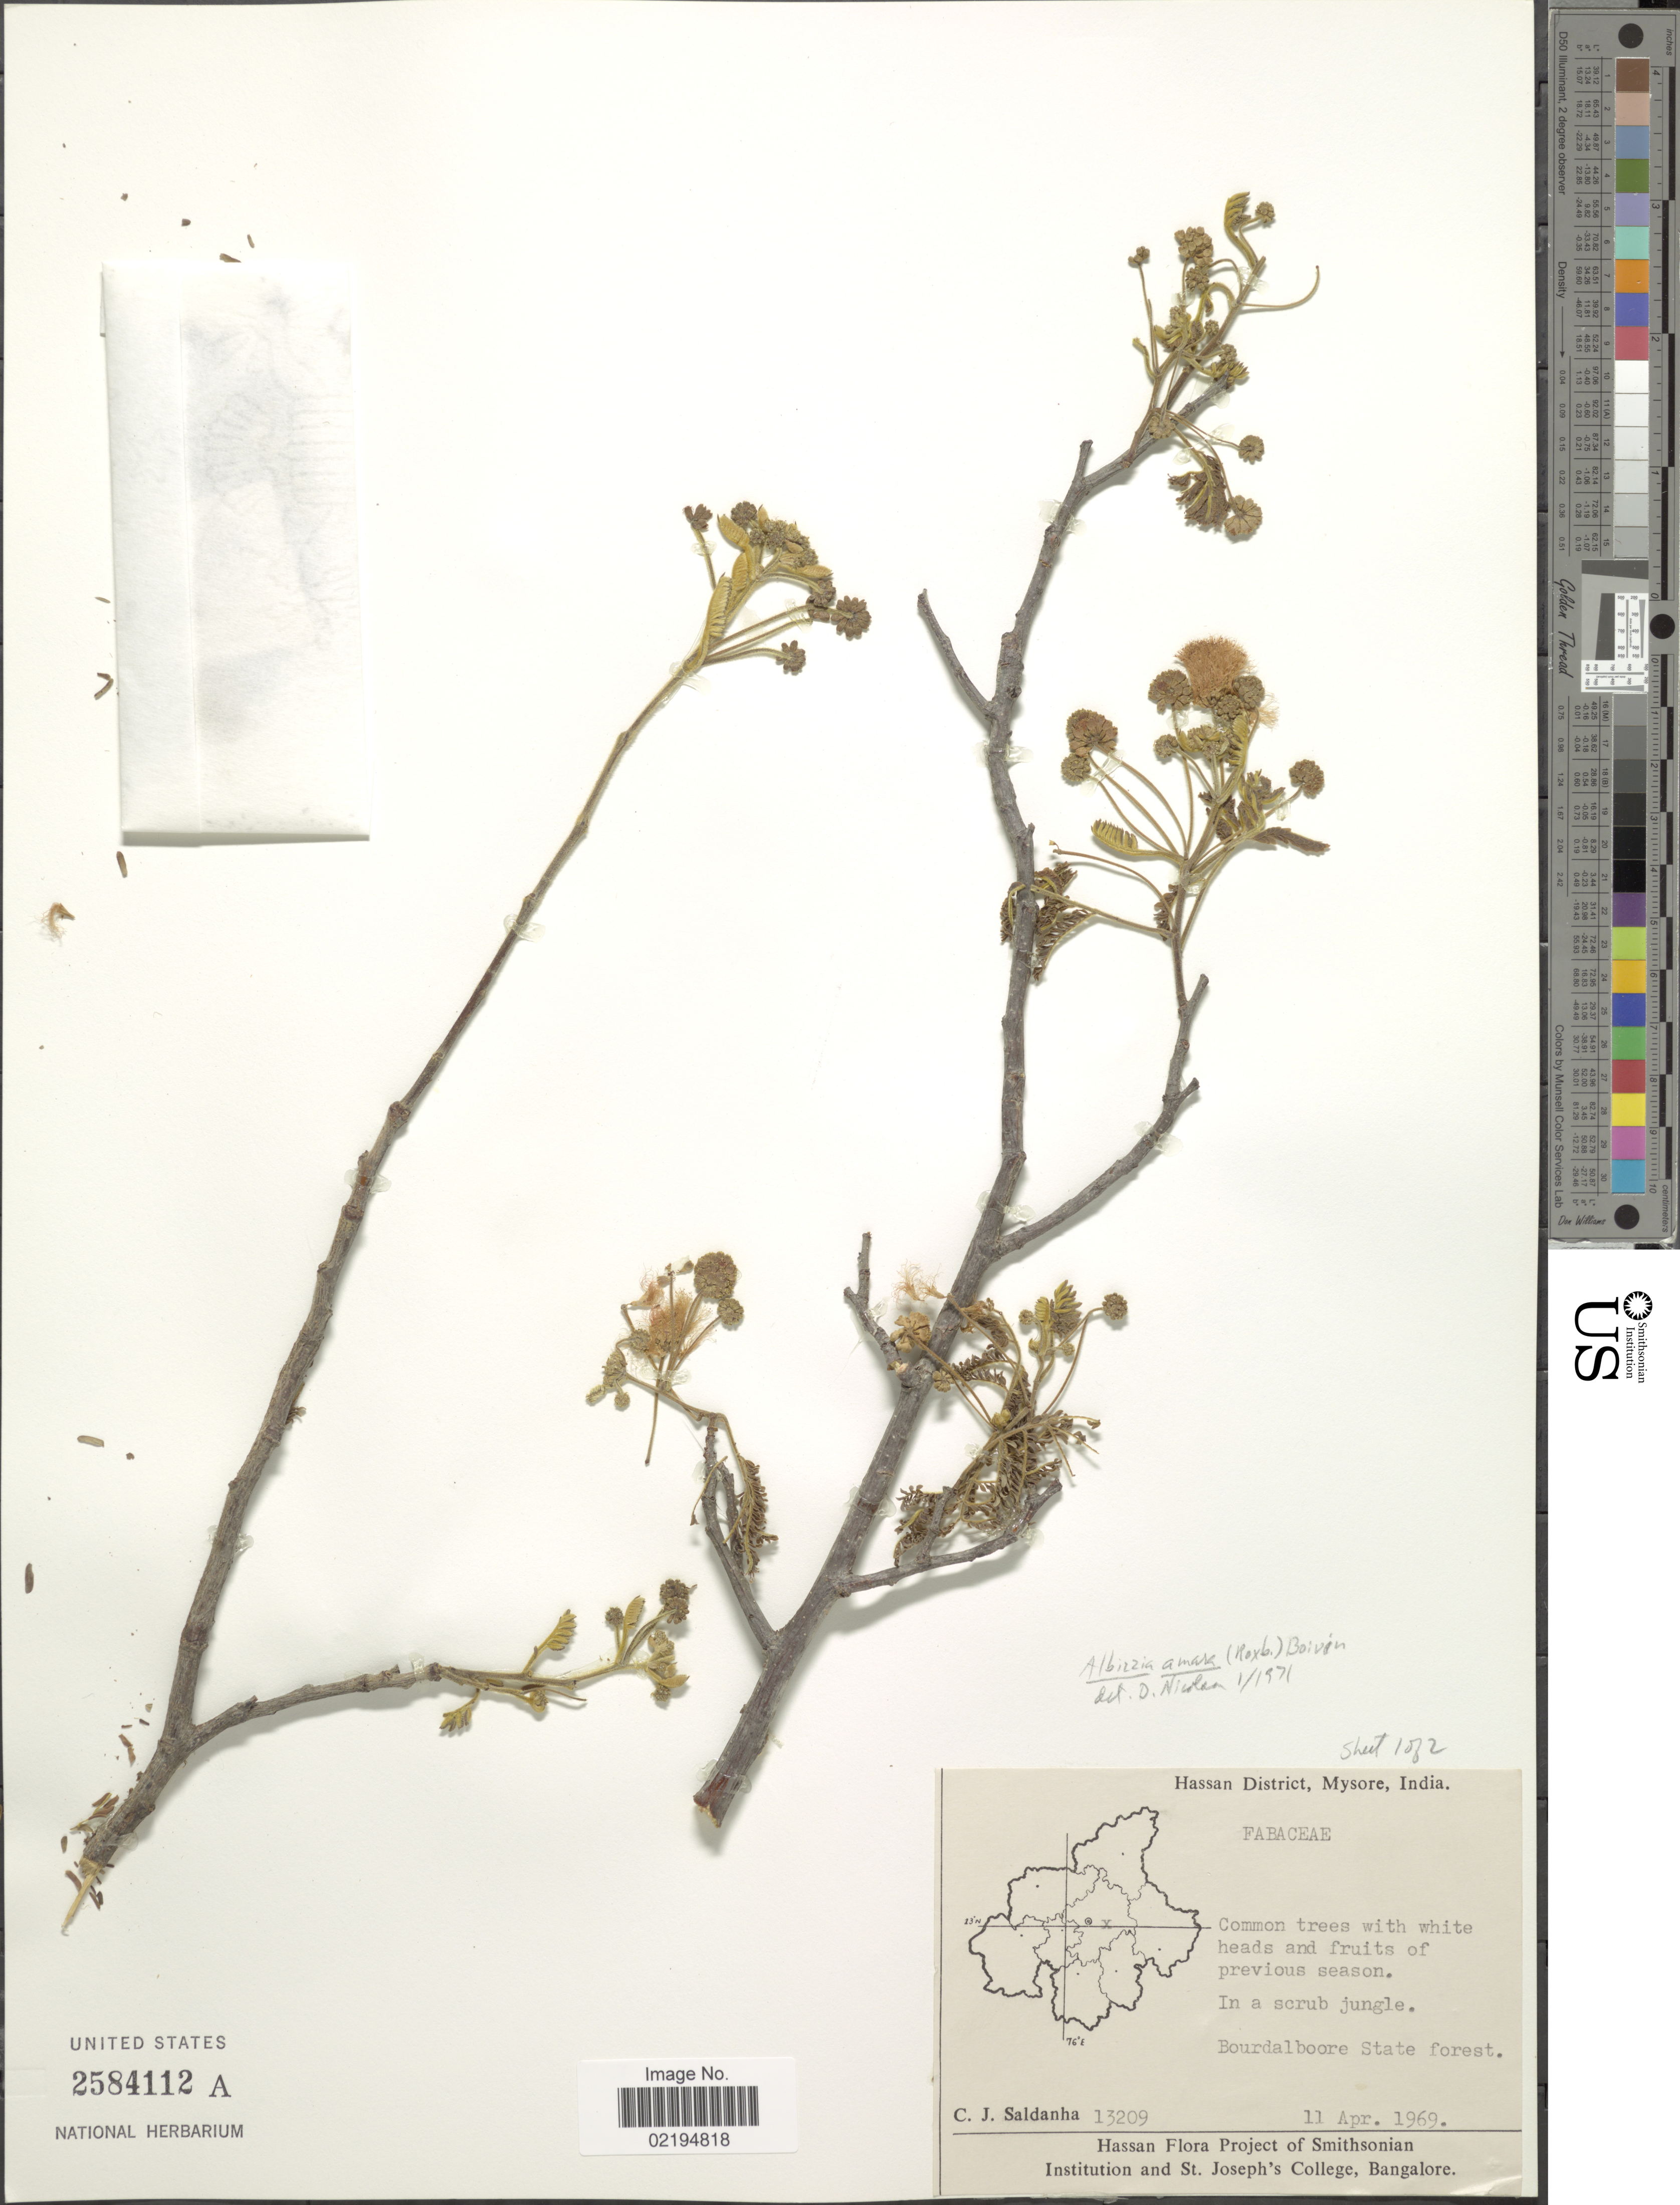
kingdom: Plantae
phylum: Tracheophyta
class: Magnoliopsida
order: Fabales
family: Fabaceae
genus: Albizia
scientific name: Albizia amara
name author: (Roxb.) Boivin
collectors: C. J. Saldanha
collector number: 13209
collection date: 1969-04-11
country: India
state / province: Karnataka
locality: Hassan District, Mysore, Bourdalboore State forest.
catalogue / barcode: US 2584112A